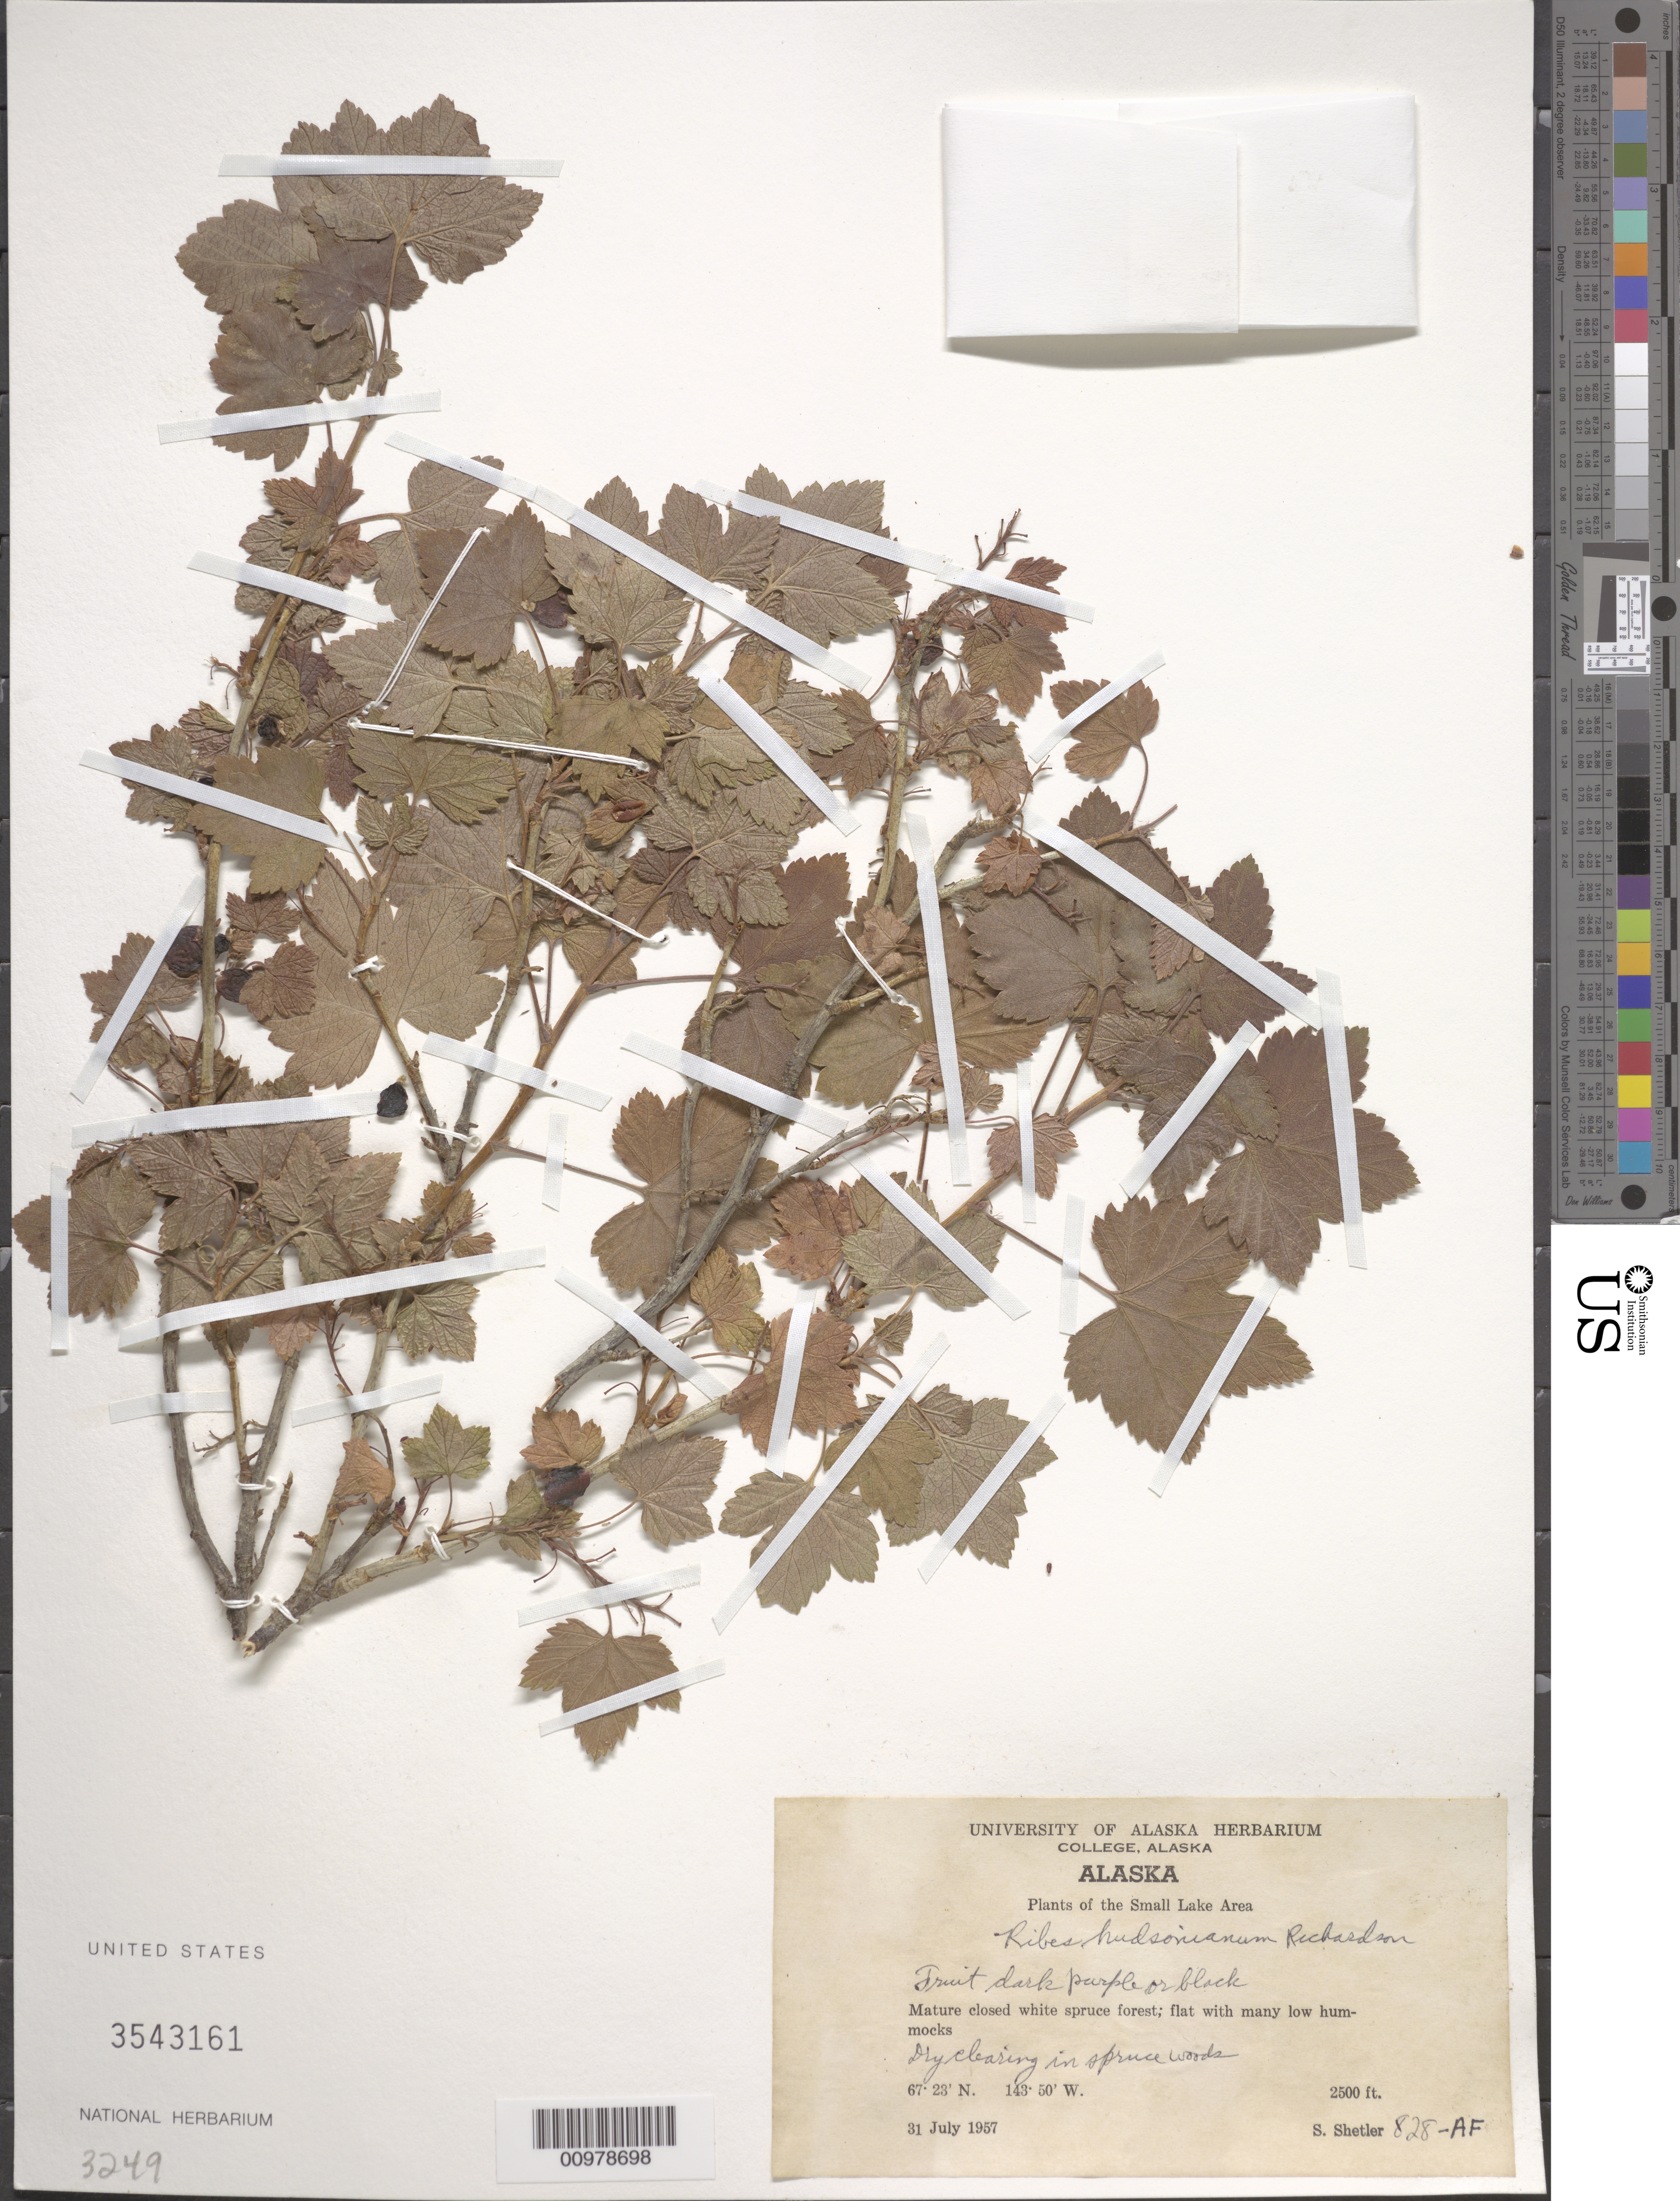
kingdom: Plantae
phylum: Tracheophyta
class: Magnoliopsida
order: Saxifragales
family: Grossulariaceae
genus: Ribes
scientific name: Ribes hudsonianum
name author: Richardson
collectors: S. Shetler, B. Libby & L. Rowinski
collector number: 828-AF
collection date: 1957-07-31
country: United States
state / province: Alaska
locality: The Small Lake Area.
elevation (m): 762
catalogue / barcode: US 3543161